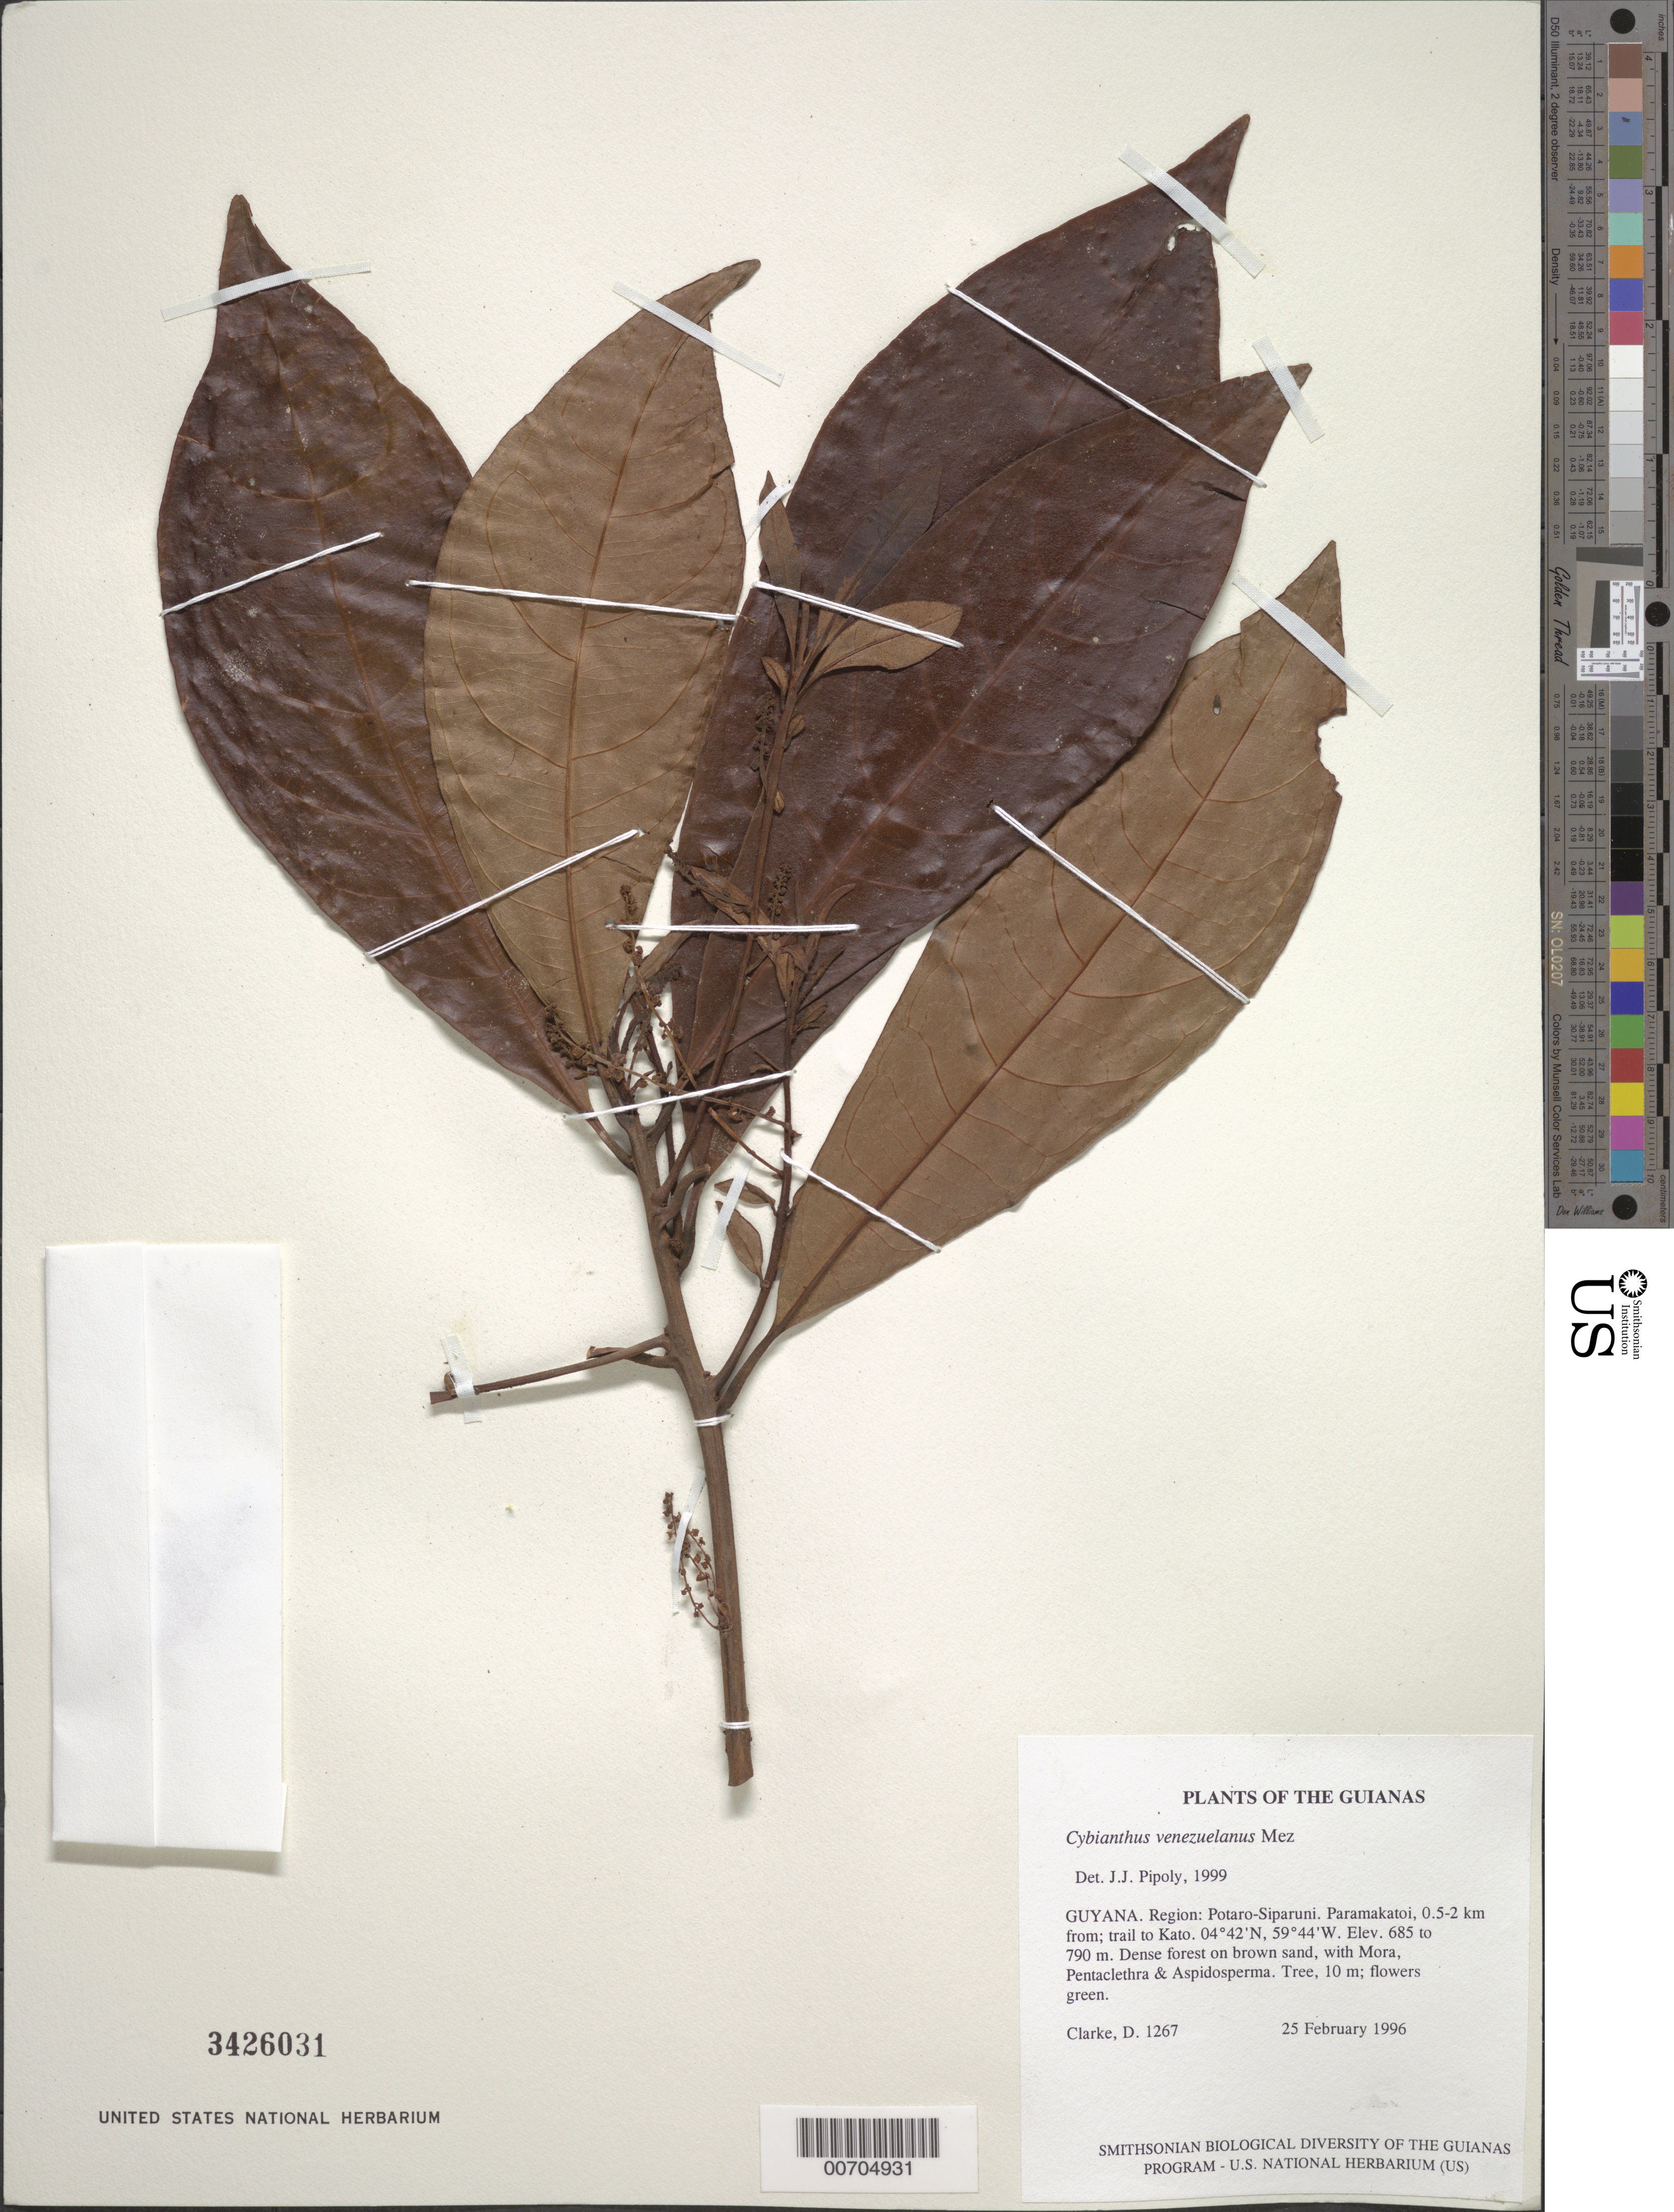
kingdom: Plantae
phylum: Tracheophyta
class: Magnoliopsida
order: Ericales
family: Primulaceae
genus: Cybianthus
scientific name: Cybianthus venezuelanus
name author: Mez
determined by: Pipoly, J. J., III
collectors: H. D. Clarke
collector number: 1267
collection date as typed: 25 February 1996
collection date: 1996-02-25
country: Guyana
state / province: Potaro-Siparuni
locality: Paramakatoi, 0.5-2 km from; trail to Kato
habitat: Dense forest on brown sand, with Mora, Pentaclethra & Aspidosperma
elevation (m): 685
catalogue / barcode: US 3426031